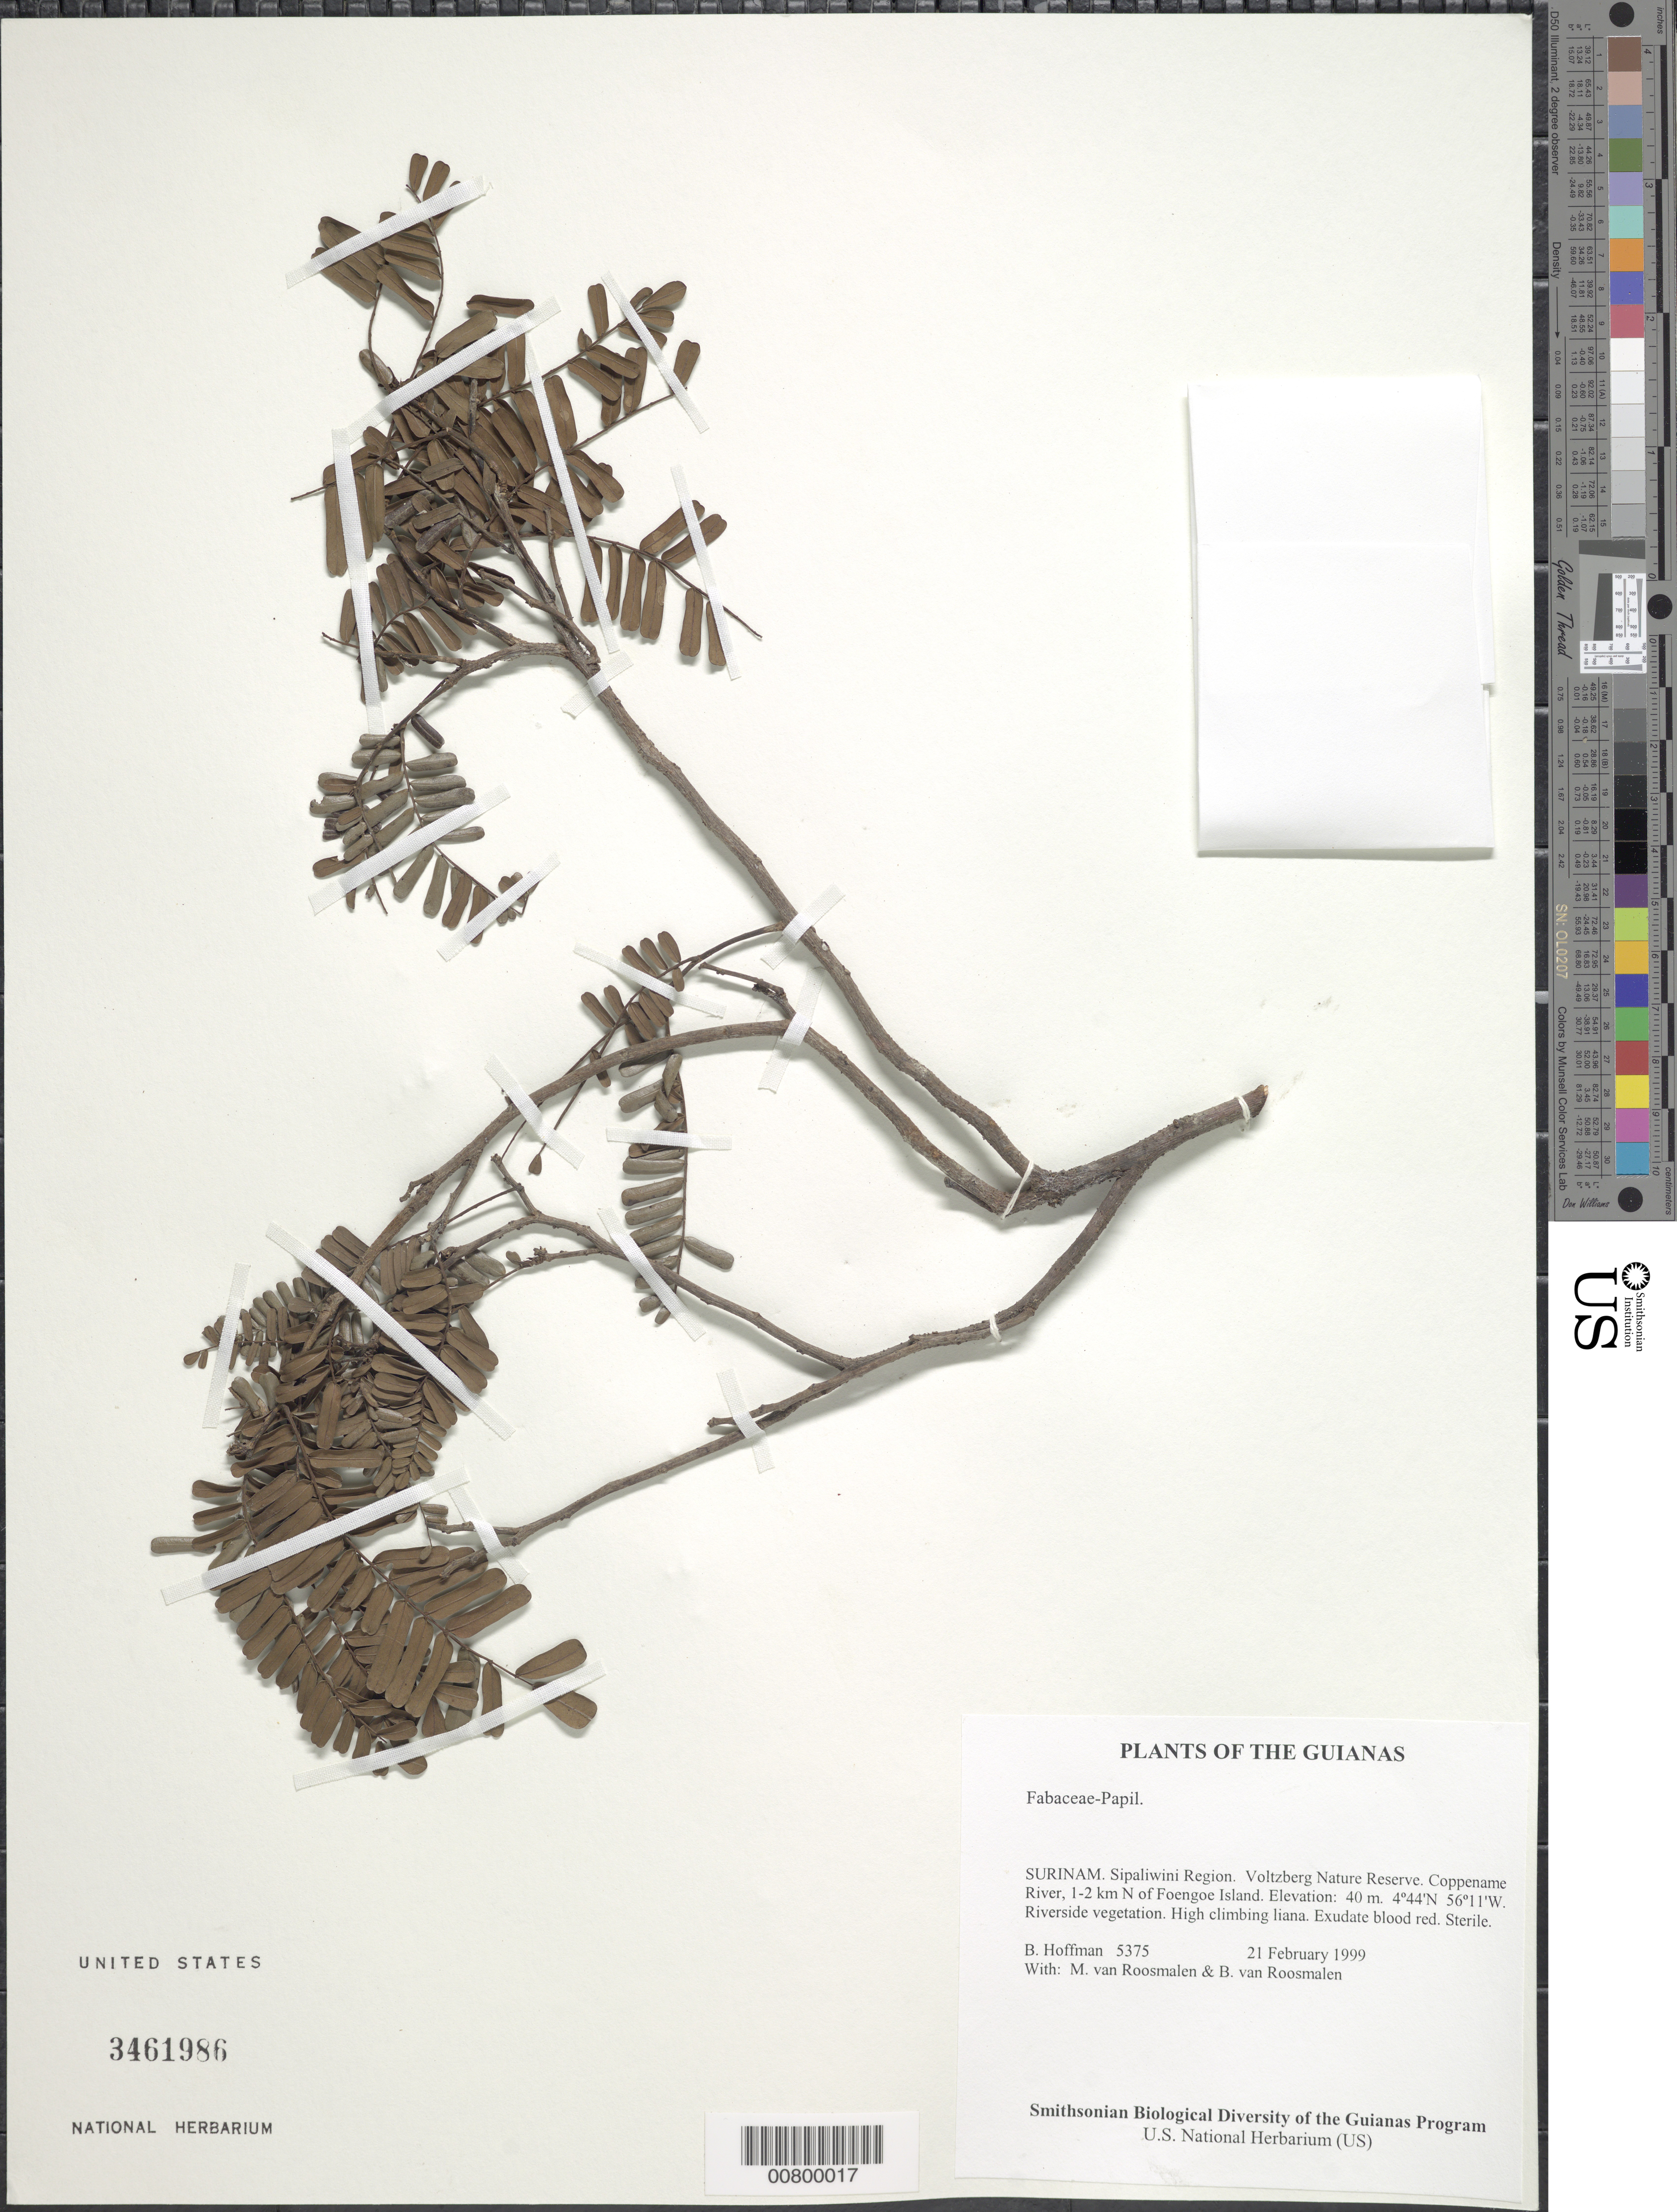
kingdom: Plantae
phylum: Tracheophyta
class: Magnoliopsida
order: Fabales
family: Fabaceae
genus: Elizabetha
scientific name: Elizabetha sp.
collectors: B. Hoffman, M. Roosmalen & B. Van Roosmalen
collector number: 5375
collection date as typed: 21 February 1999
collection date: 1999-02-21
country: Suriname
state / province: Sipaliwini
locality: Voltzberg Nature Reserve. Coppename River, 1-2 km N of Foengoe Island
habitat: Riverside vegetation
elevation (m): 40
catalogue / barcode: US 3461986